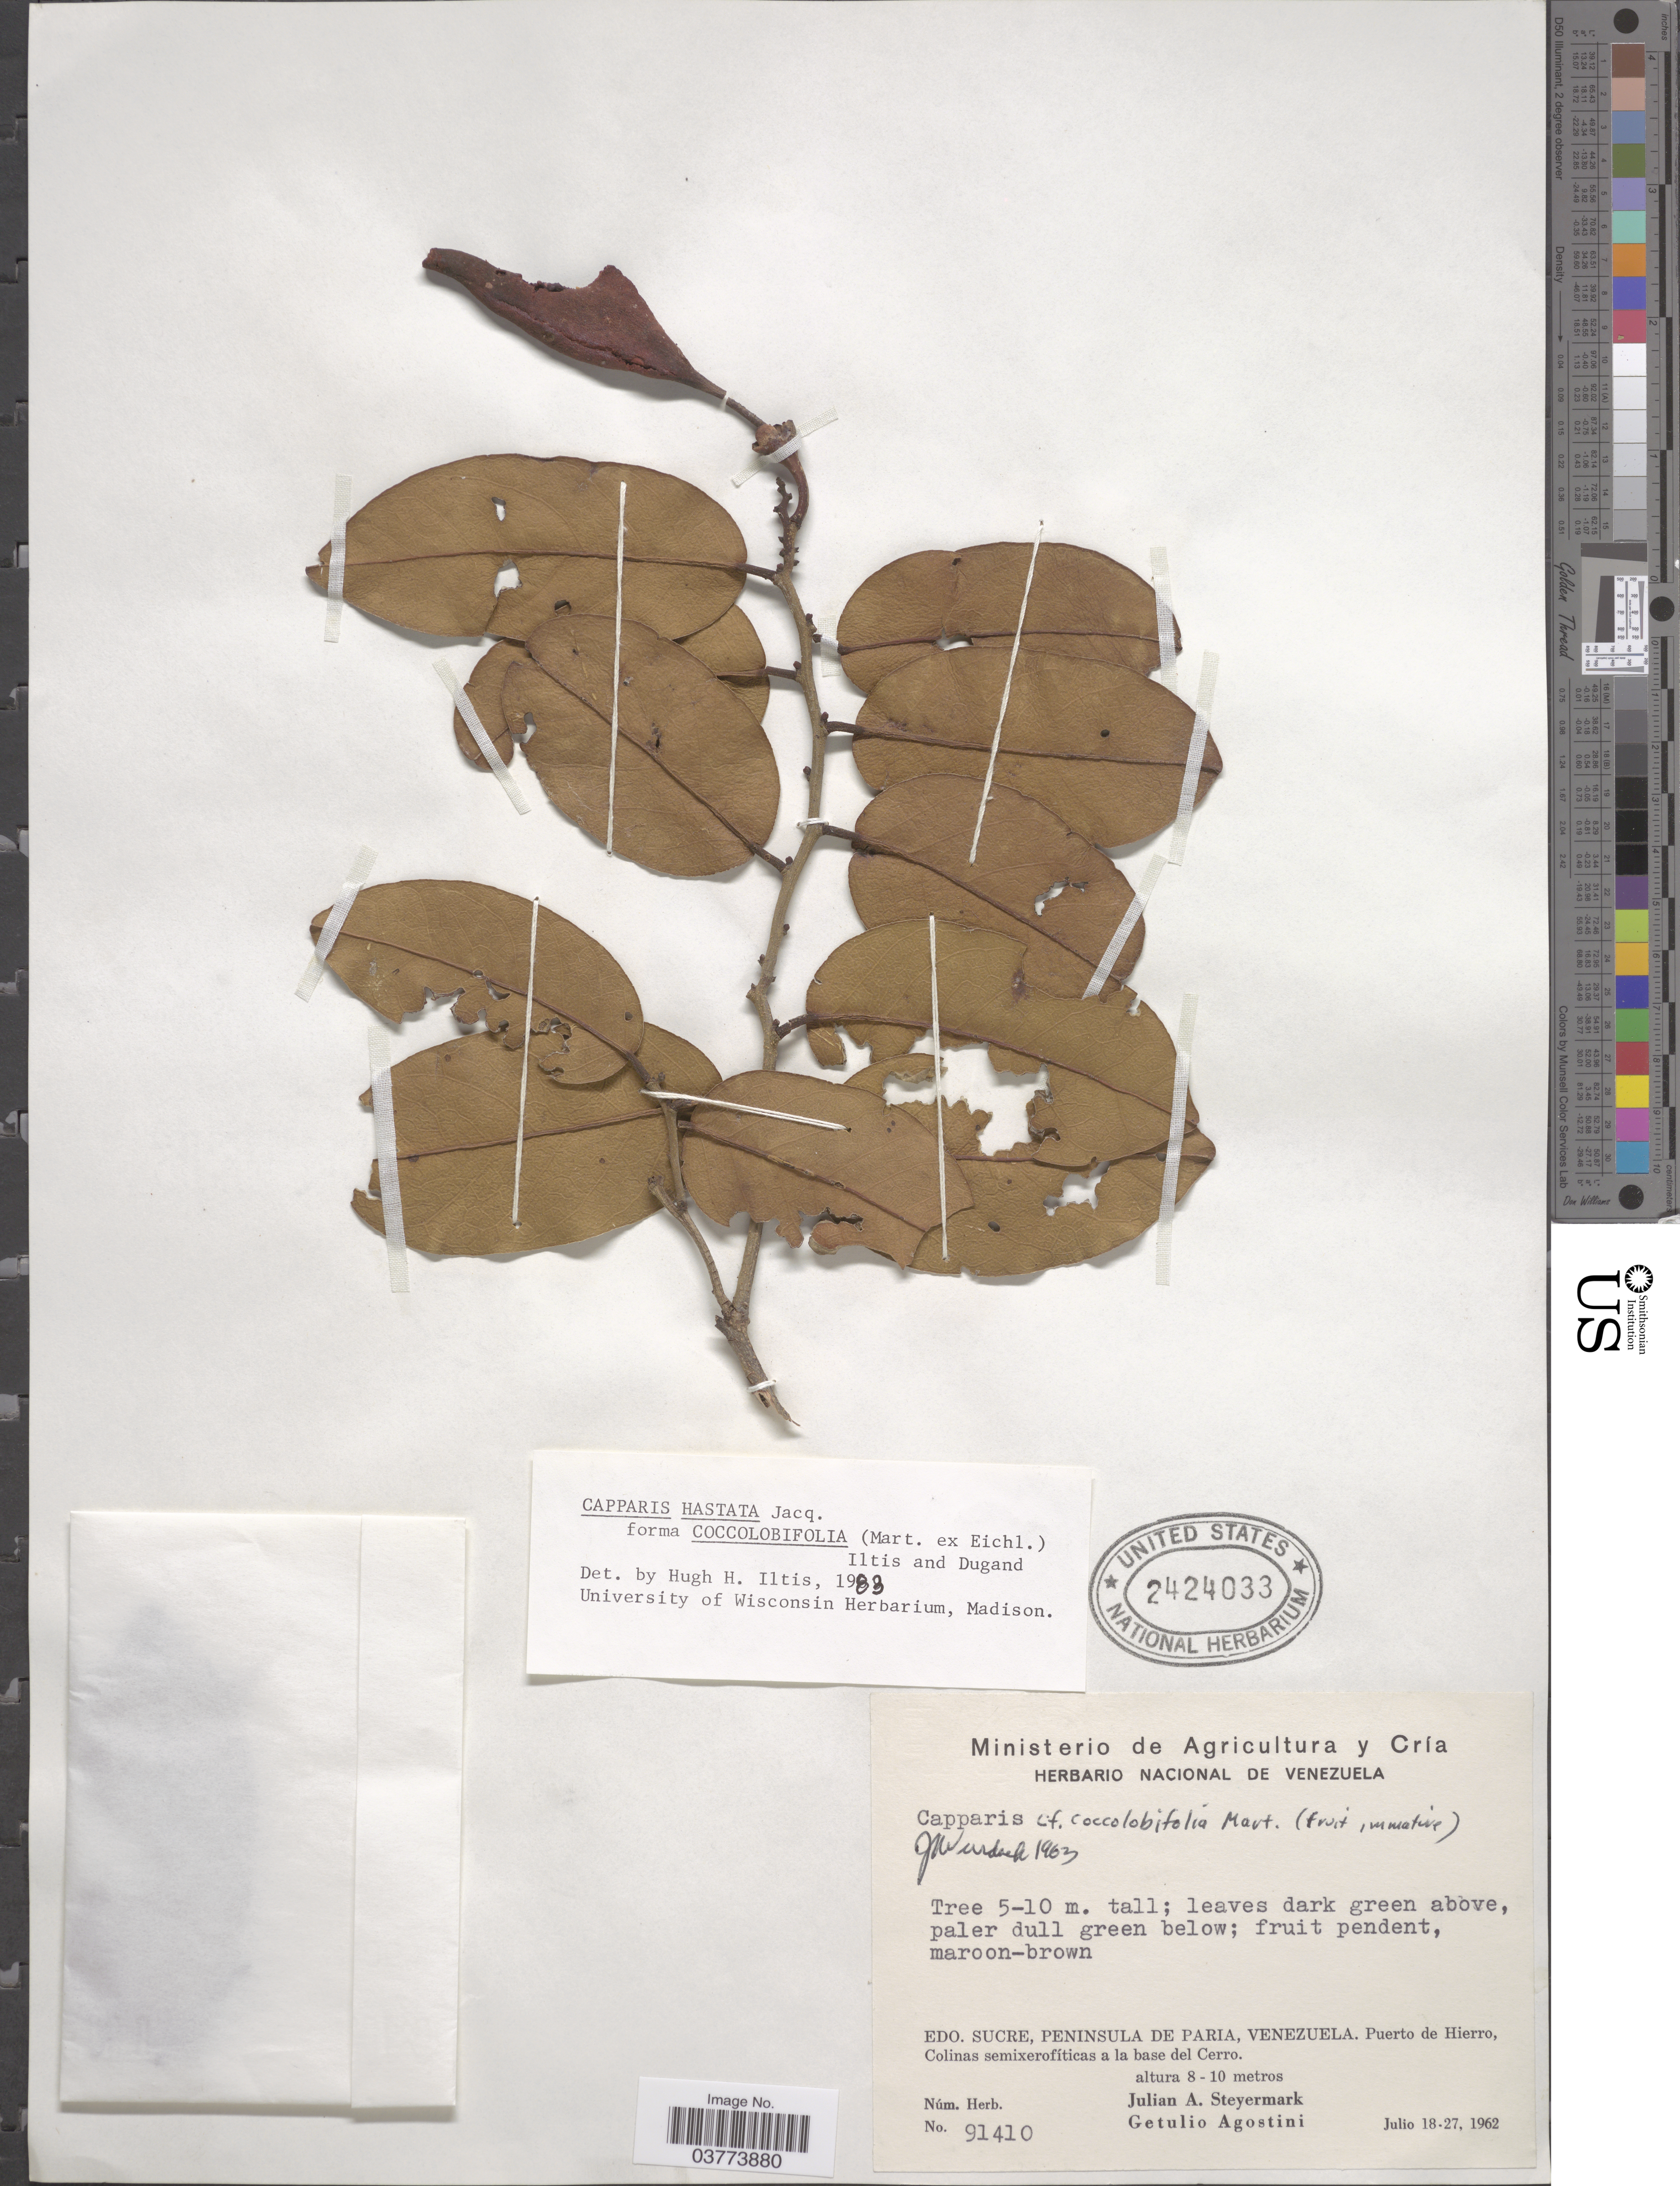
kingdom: Plantae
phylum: Tracheophyta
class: Magnoliopsida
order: Brassicales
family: Capparaceae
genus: Cynophalla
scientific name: Cynophalla hastata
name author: (Jacq.) J. Presl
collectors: J. Steyermark & G. Agostini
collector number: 91410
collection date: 1962-07-18/1962-07-27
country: Venezuela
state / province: Sucre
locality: Edo. Sucre, Peninsula de Paria. Puerto de Hierro, Colinas semixerofíticas a la base del Cerro.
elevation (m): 8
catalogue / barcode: US 2424033